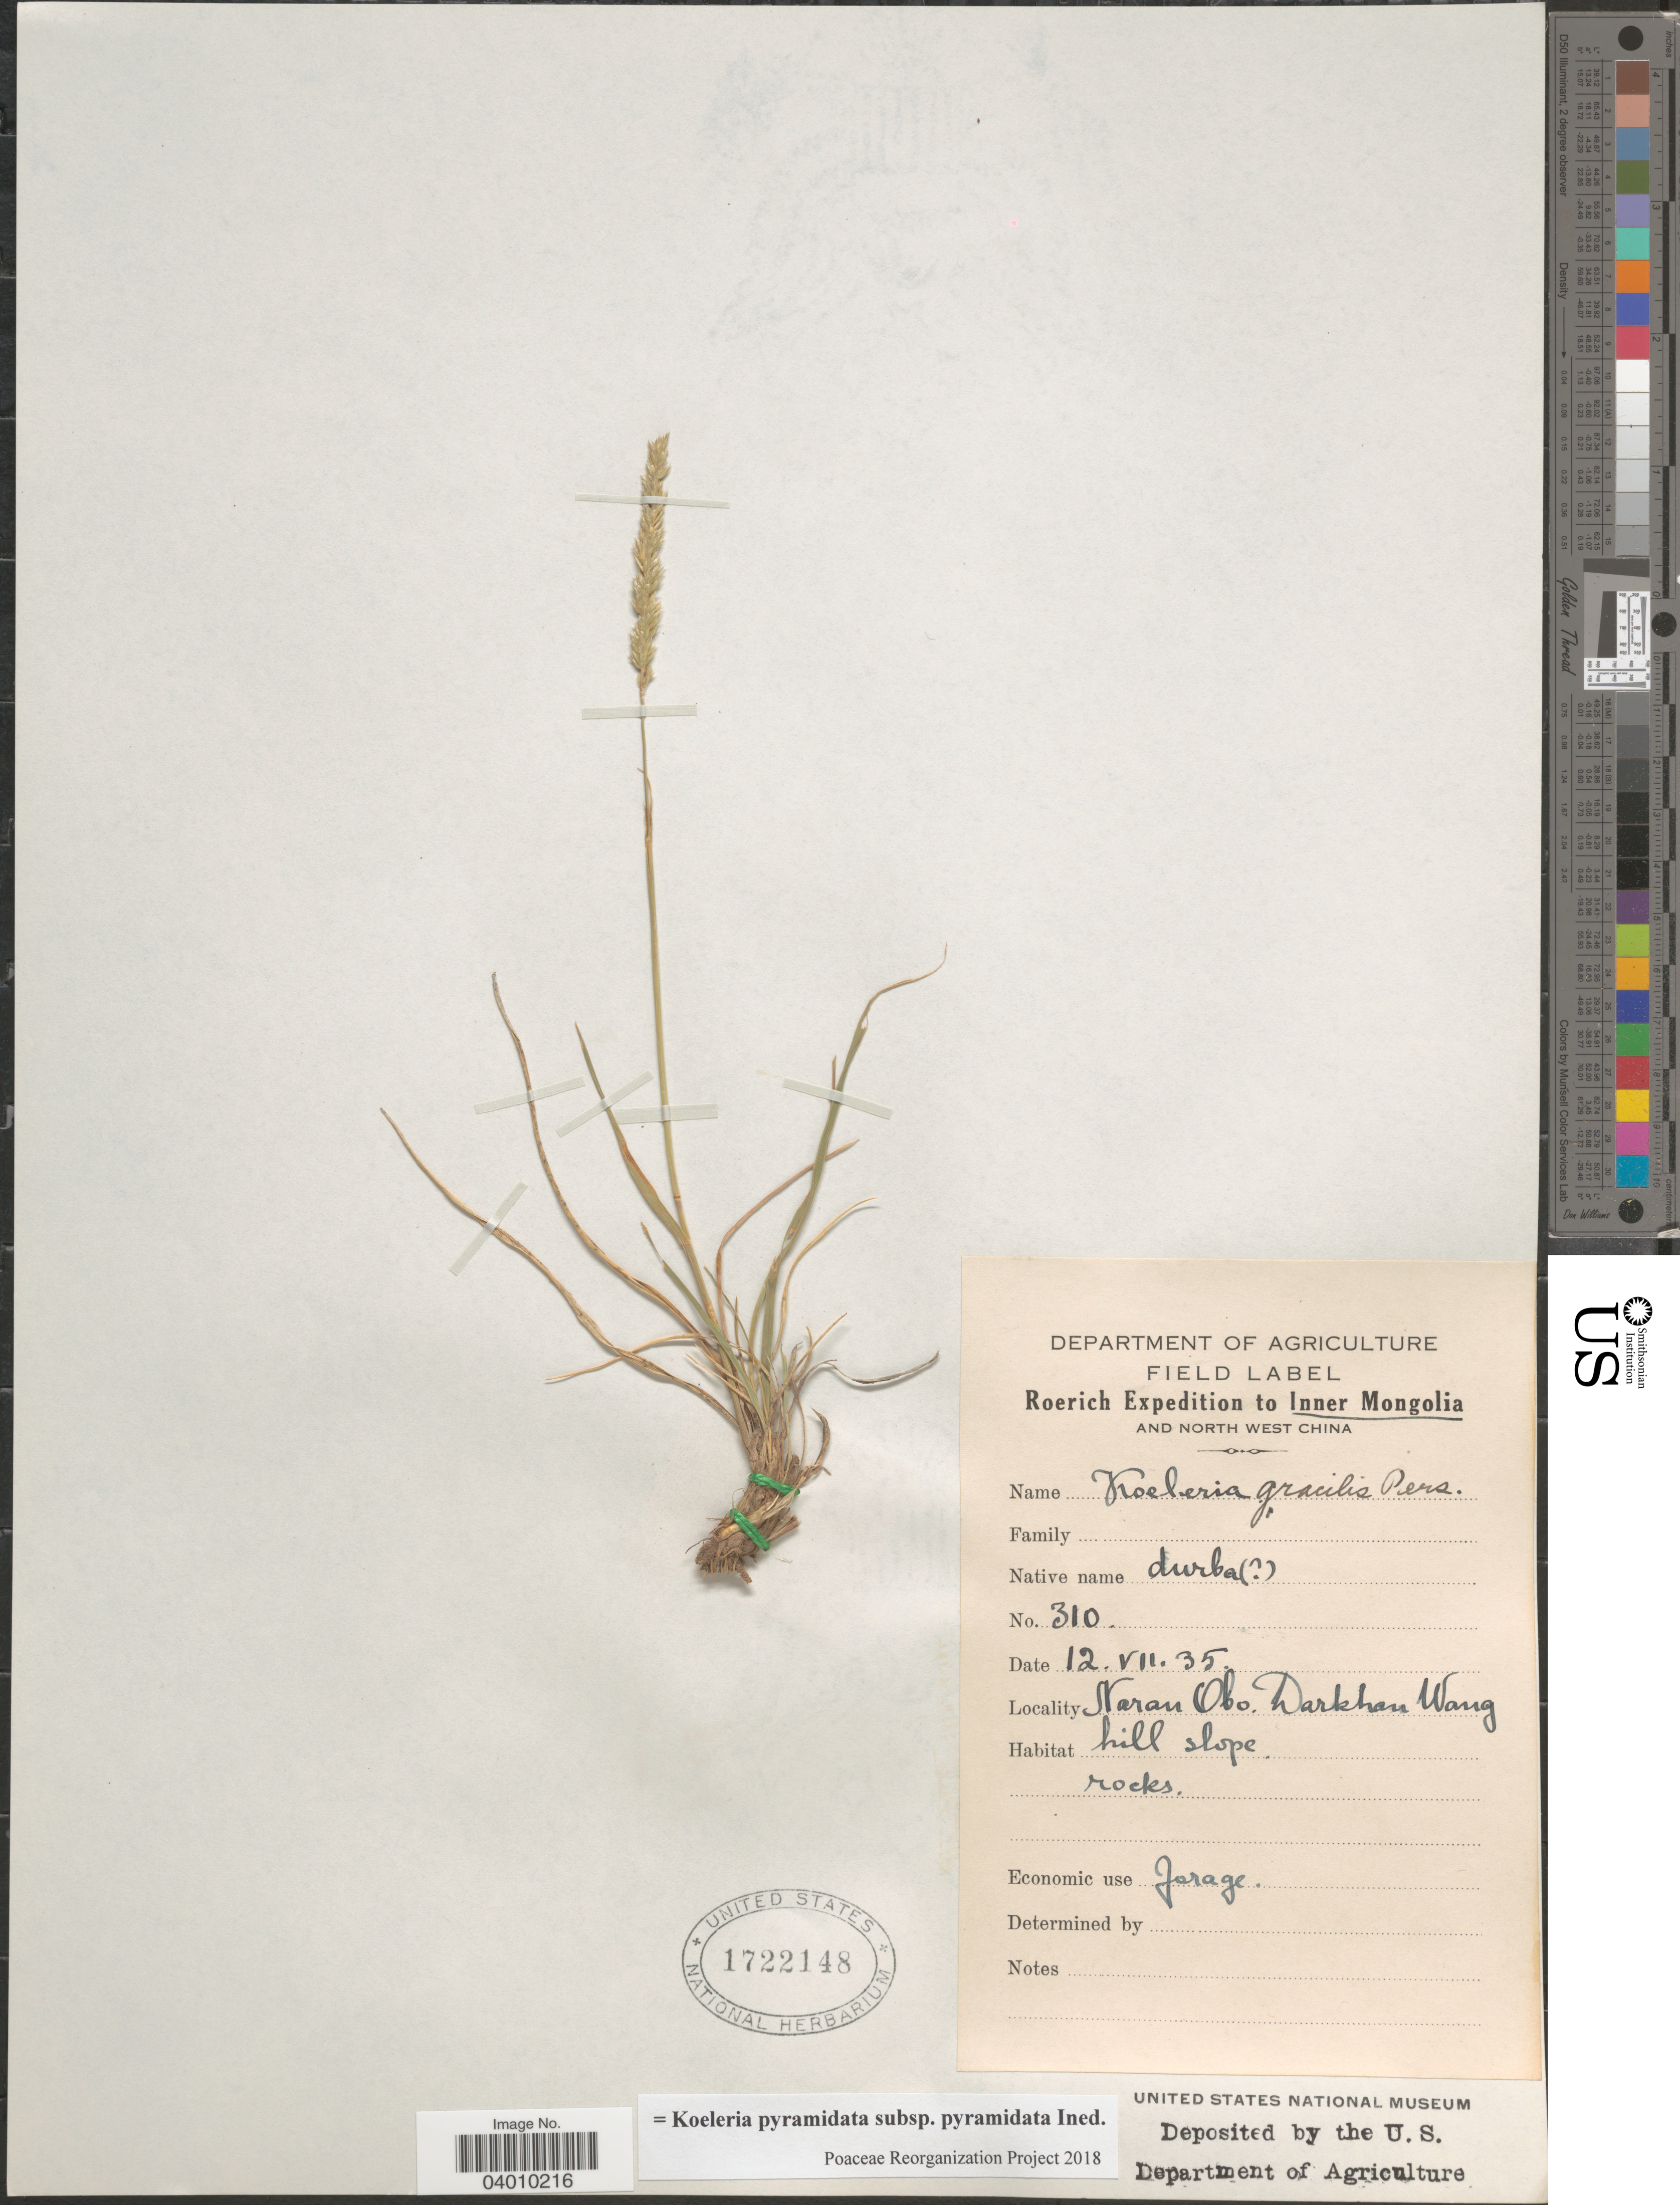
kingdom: Plantae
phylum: Tracheophyta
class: Liliopsida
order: Poales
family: Poaceae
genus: Koeleria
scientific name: Koeleria pyramidata subsp. pyramidata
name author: (Lam.) P. Beauv.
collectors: Roerich Expedition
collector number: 310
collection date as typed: Transcribed d/m/y: 12/7/35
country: China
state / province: Nei Monggol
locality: Inner Mongolia and North West China. Naran Obo. Darkhan Wang.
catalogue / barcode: US 1722148